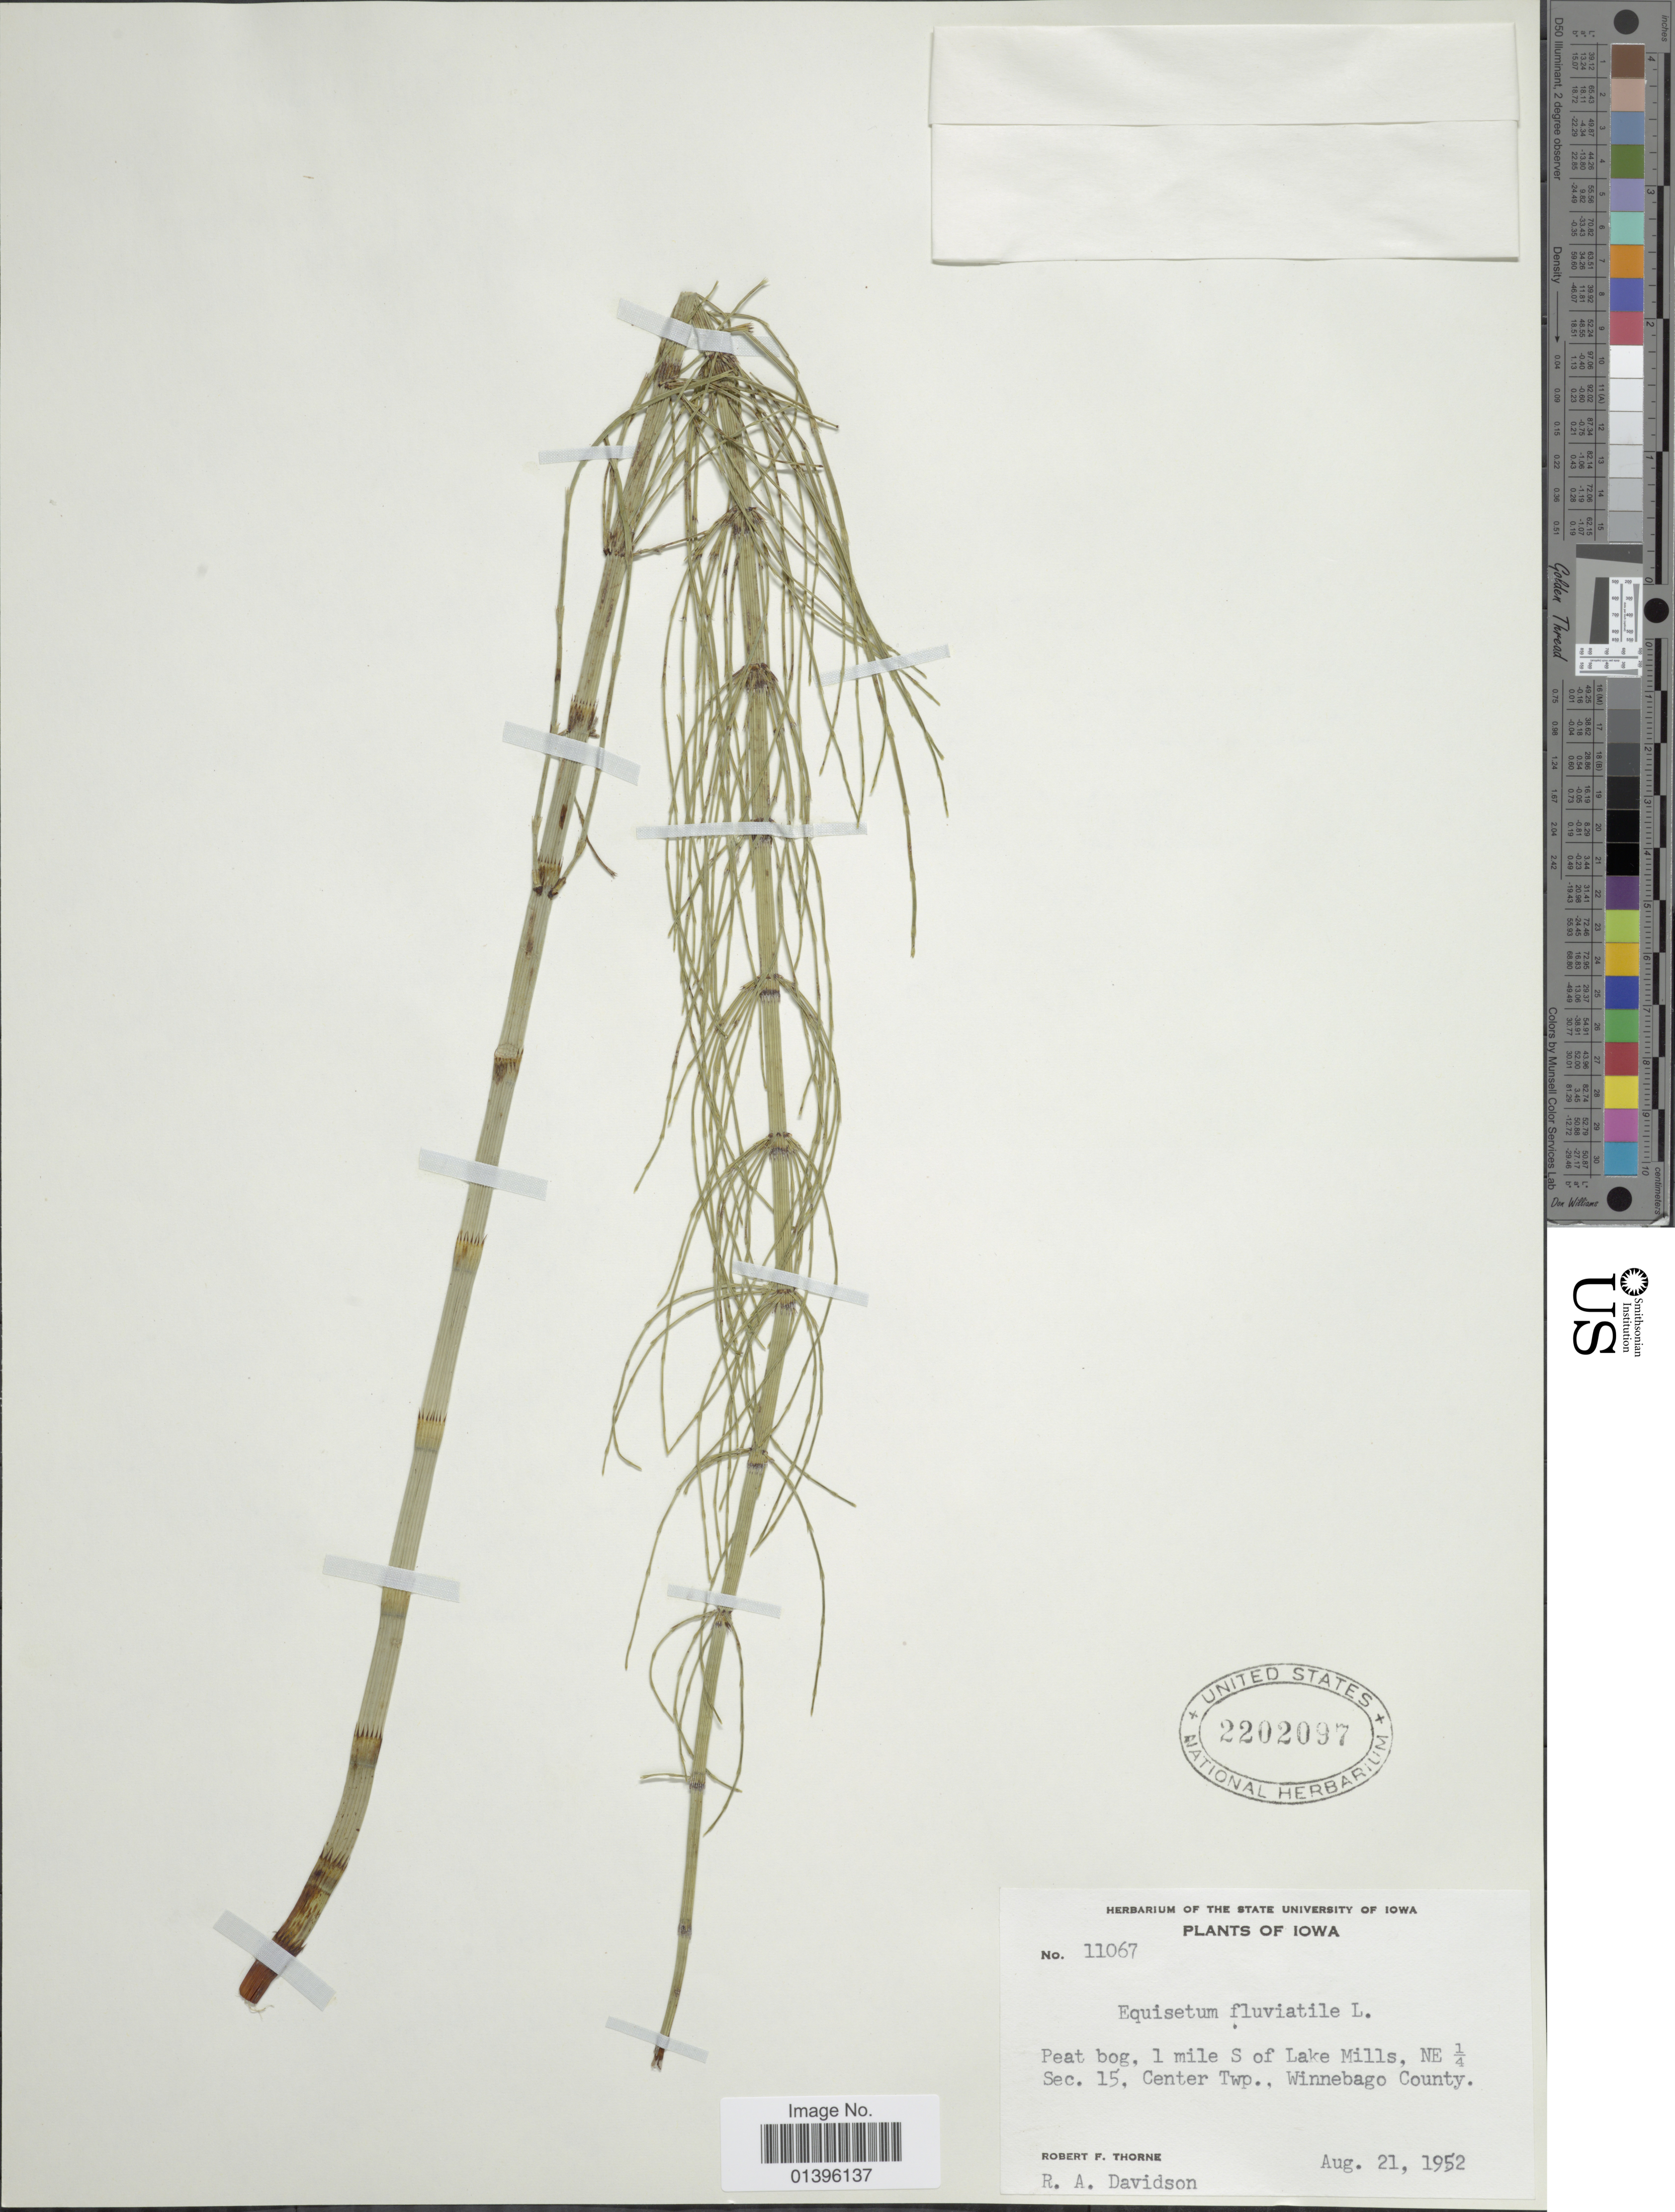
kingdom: Plantae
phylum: Tracheophyta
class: Polypodiopsida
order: Equisetales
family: Equisetaceae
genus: Equisetum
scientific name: Equisetum fluviatile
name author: L.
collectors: R. F. Thorne & R. A. Davidson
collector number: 11067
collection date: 1952-08-21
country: United States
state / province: Iowa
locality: Peat bog, 1 mile S of Lake Mills, NE ¼ Sec. 15, Center Twp., Winnebago County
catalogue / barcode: US 2202097